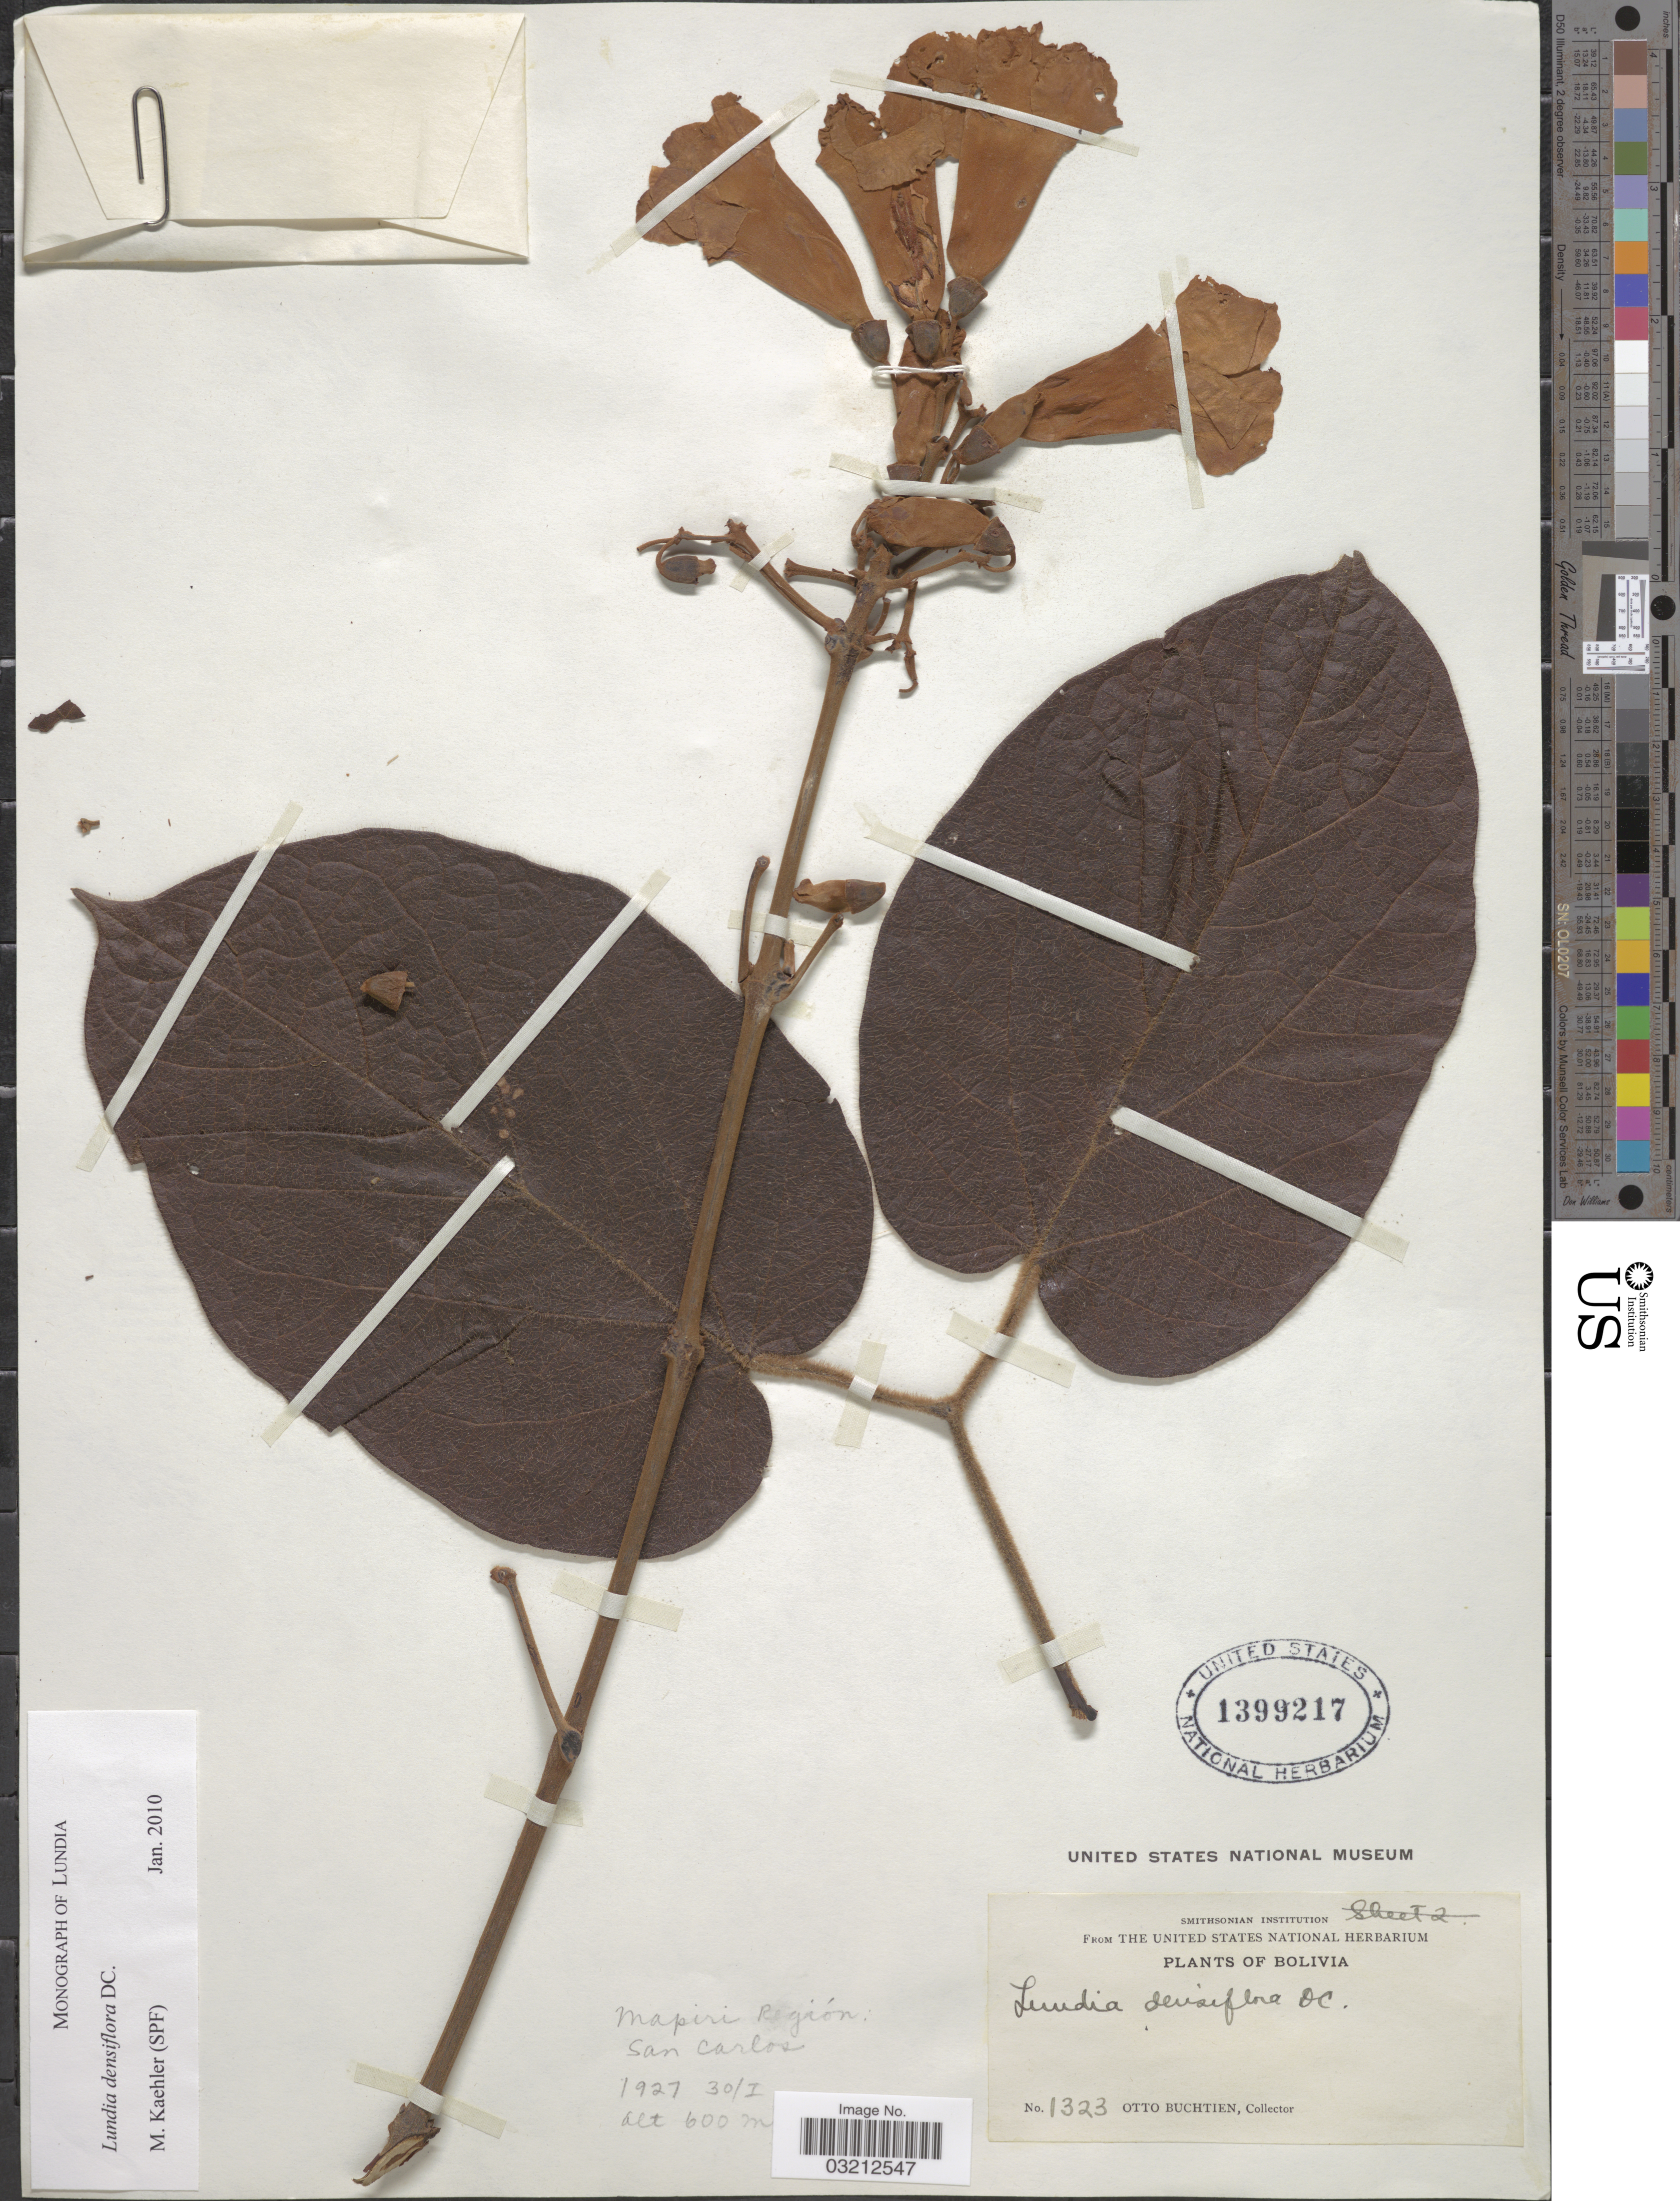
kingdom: Plantae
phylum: Tracheophyta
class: Magnoliopsida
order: Lamiales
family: Bignoniaceae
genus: Lundia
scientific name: Lundia densiflora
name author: DC.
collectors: O. Buchtien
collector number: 1323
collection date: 1927-01-30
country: Bolivia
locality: Mapiri Región: San Carlos.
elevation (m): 600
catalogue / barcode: US 1399217